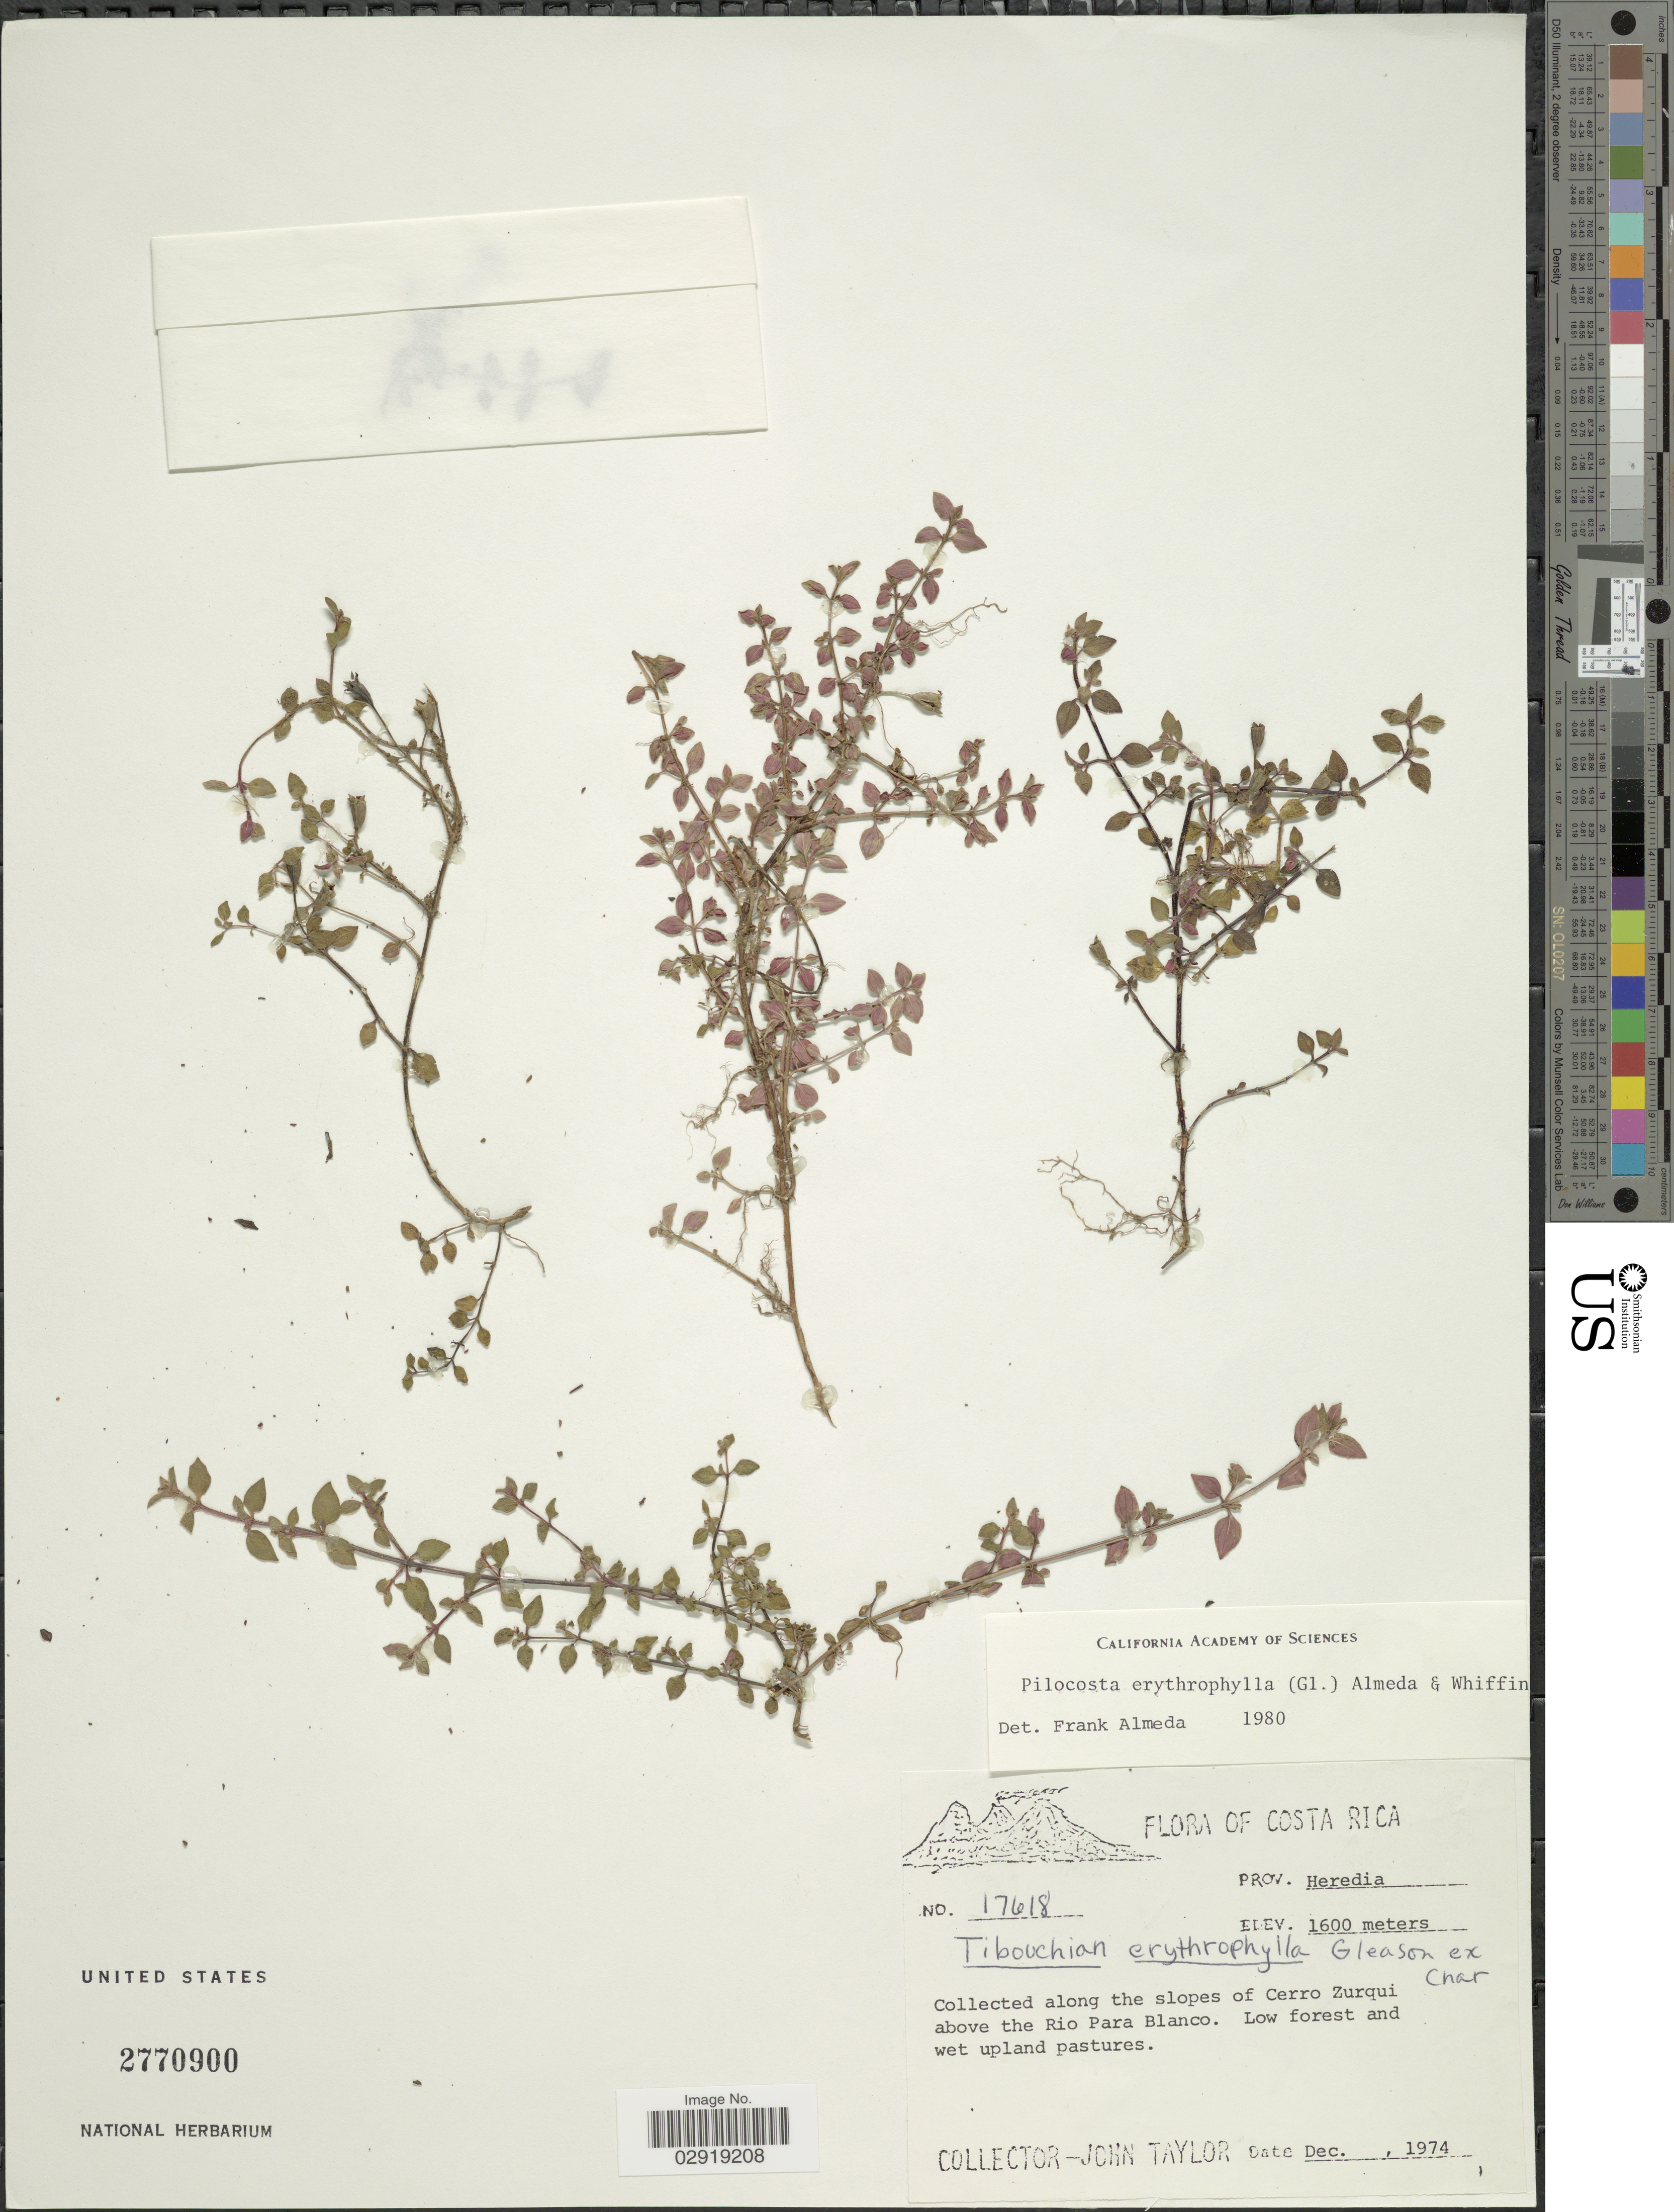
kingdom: Plantae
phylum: Tracheophyta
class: Magnoliopsida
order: Myrtales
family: Melastomataceae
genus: Pilocosta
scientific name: Pilocosta erythrophylla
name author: (Gleason) Almeda &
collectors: J. Taylor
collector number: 17618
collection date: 1974-12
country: Costa Rica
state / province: Heredia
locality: Collected along the slopes of Cerro Zurqui above the Rio Para Blanco.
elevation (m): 1600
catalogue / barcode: US 2770900